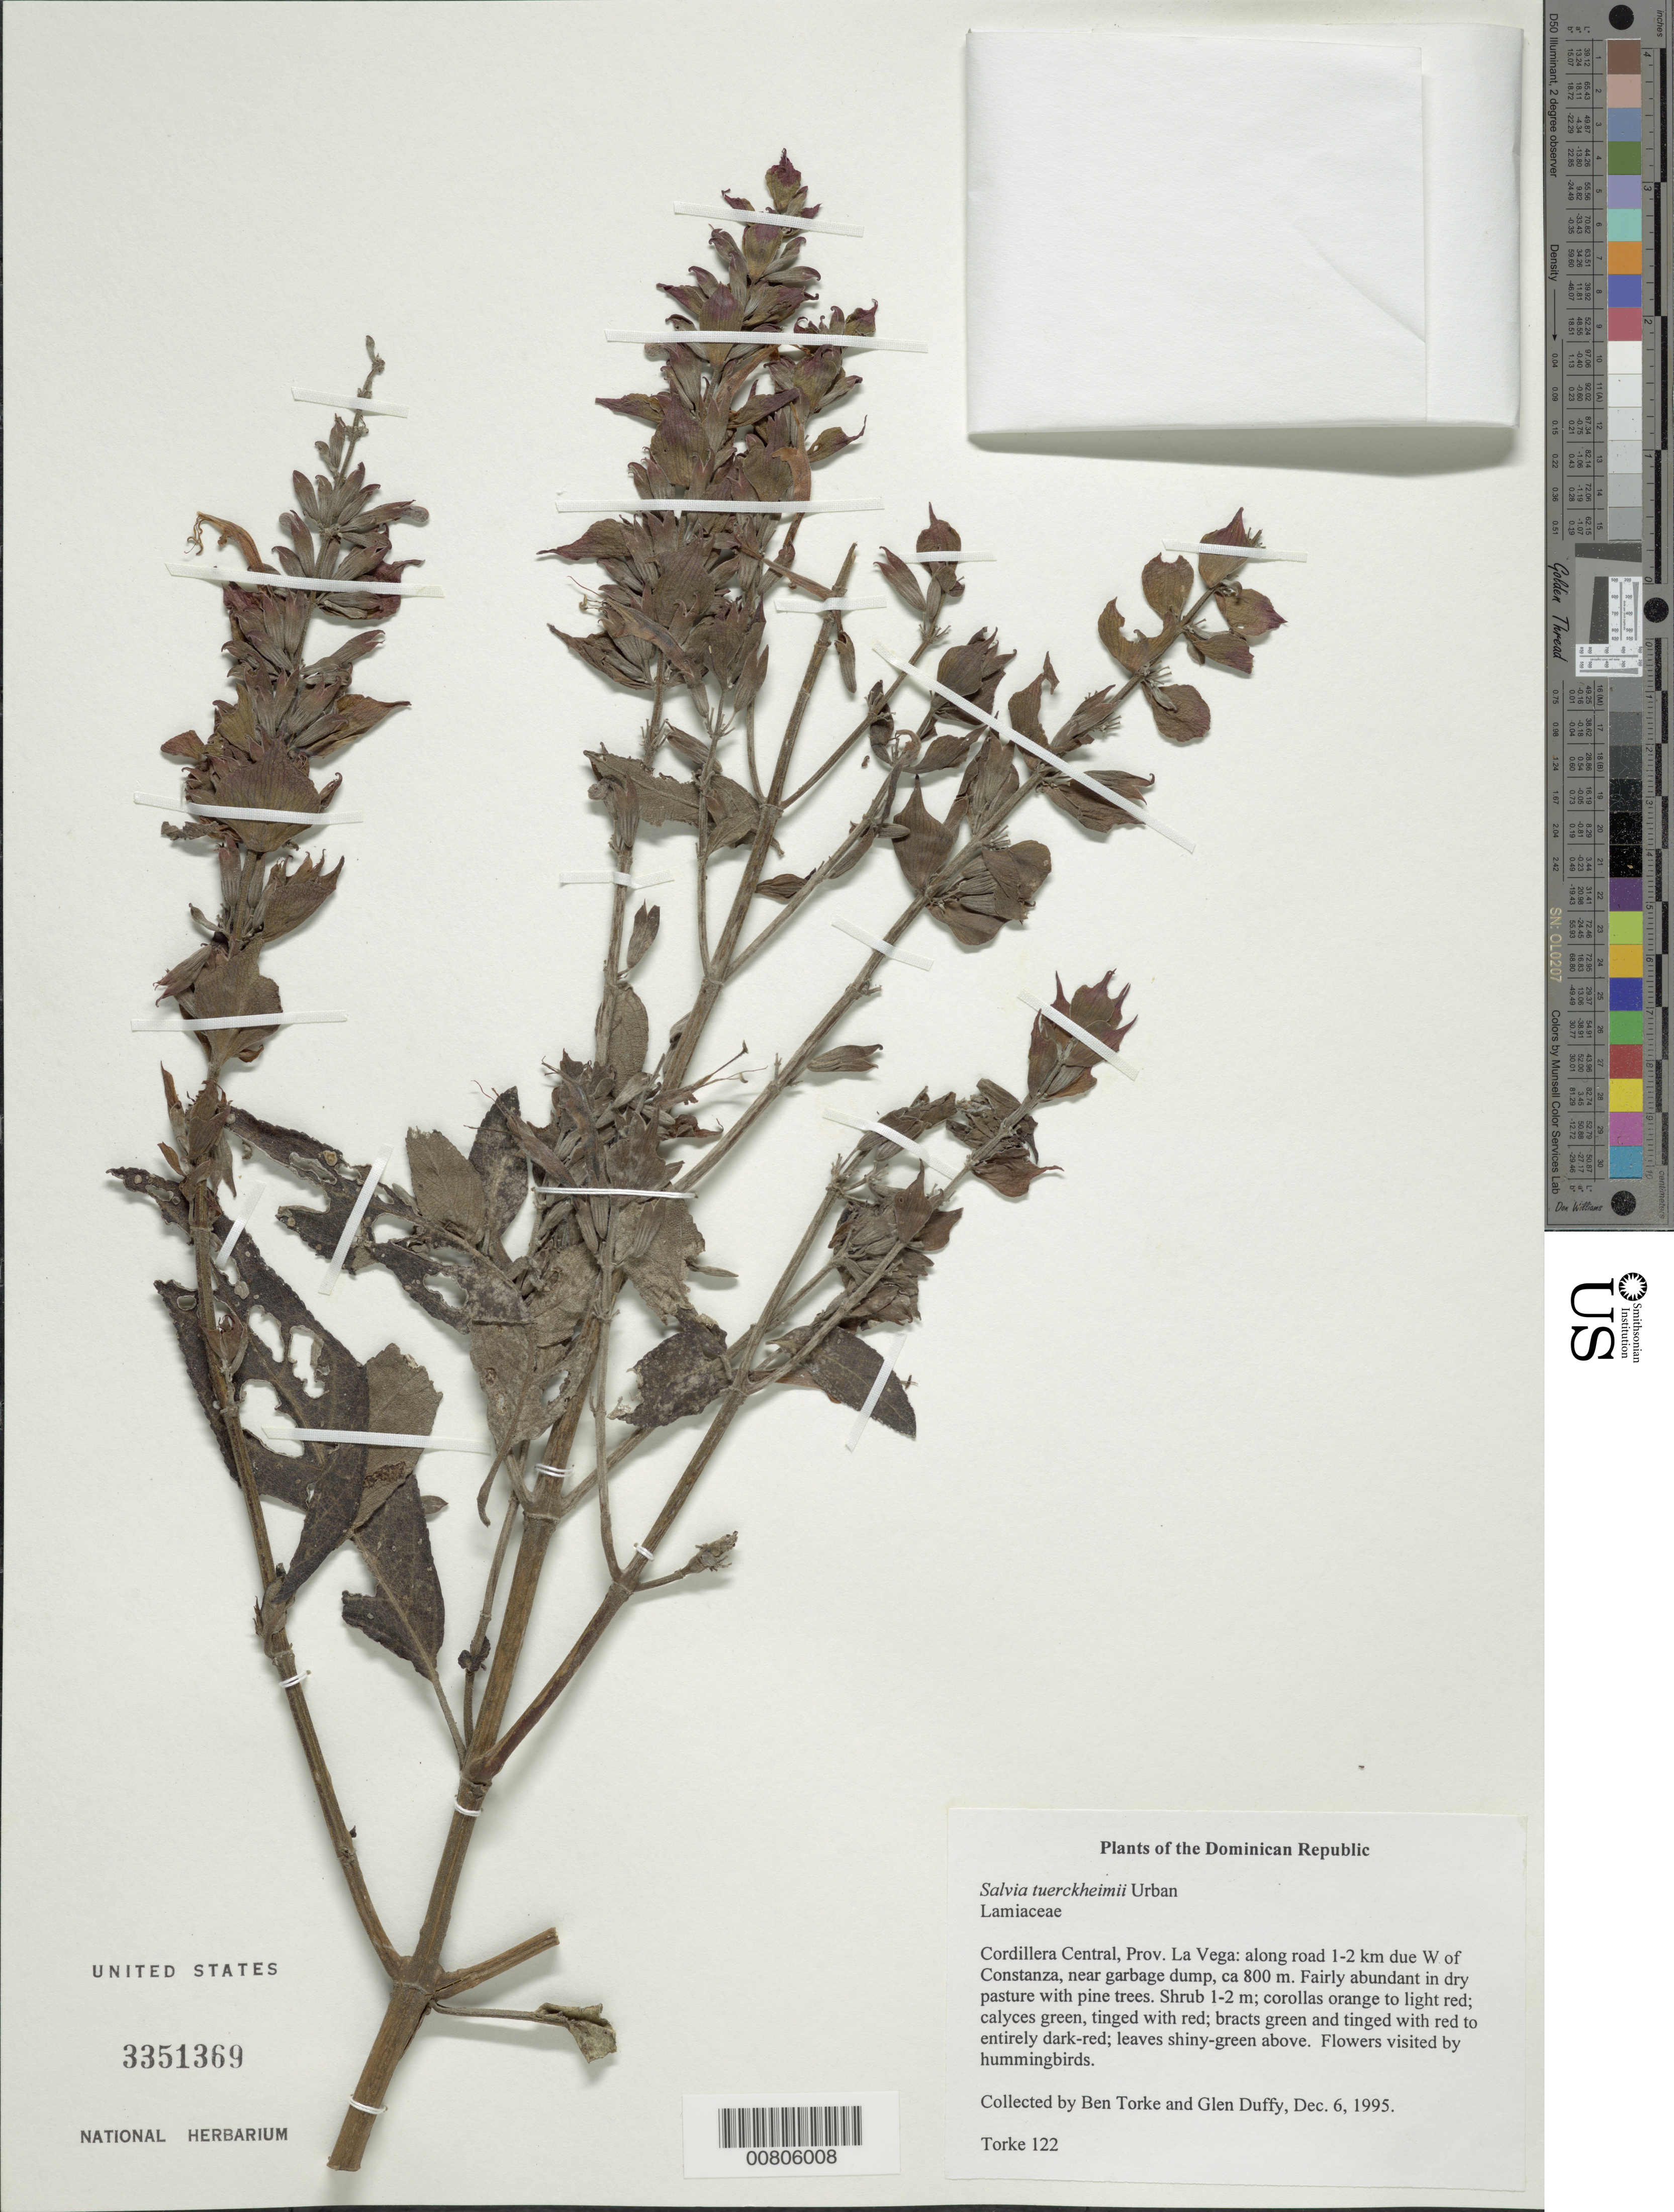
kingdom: Plantae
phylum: Tracheophyta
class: Magnoliopsida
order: Lamiales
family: Lamiaceae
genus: Salvia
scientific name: Salvia tuerckheimii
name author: Urb.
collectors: B. M. Torke & G. Duffy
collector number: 122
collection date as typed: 06 Dec 1995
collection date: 1995-12-06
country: Dominican Republic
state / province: La Vega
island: Hispaniola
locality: Cordillera Central: along road 1-2 km due W of Constanza, near garbage dump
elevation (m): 800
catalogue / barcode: US 3351369